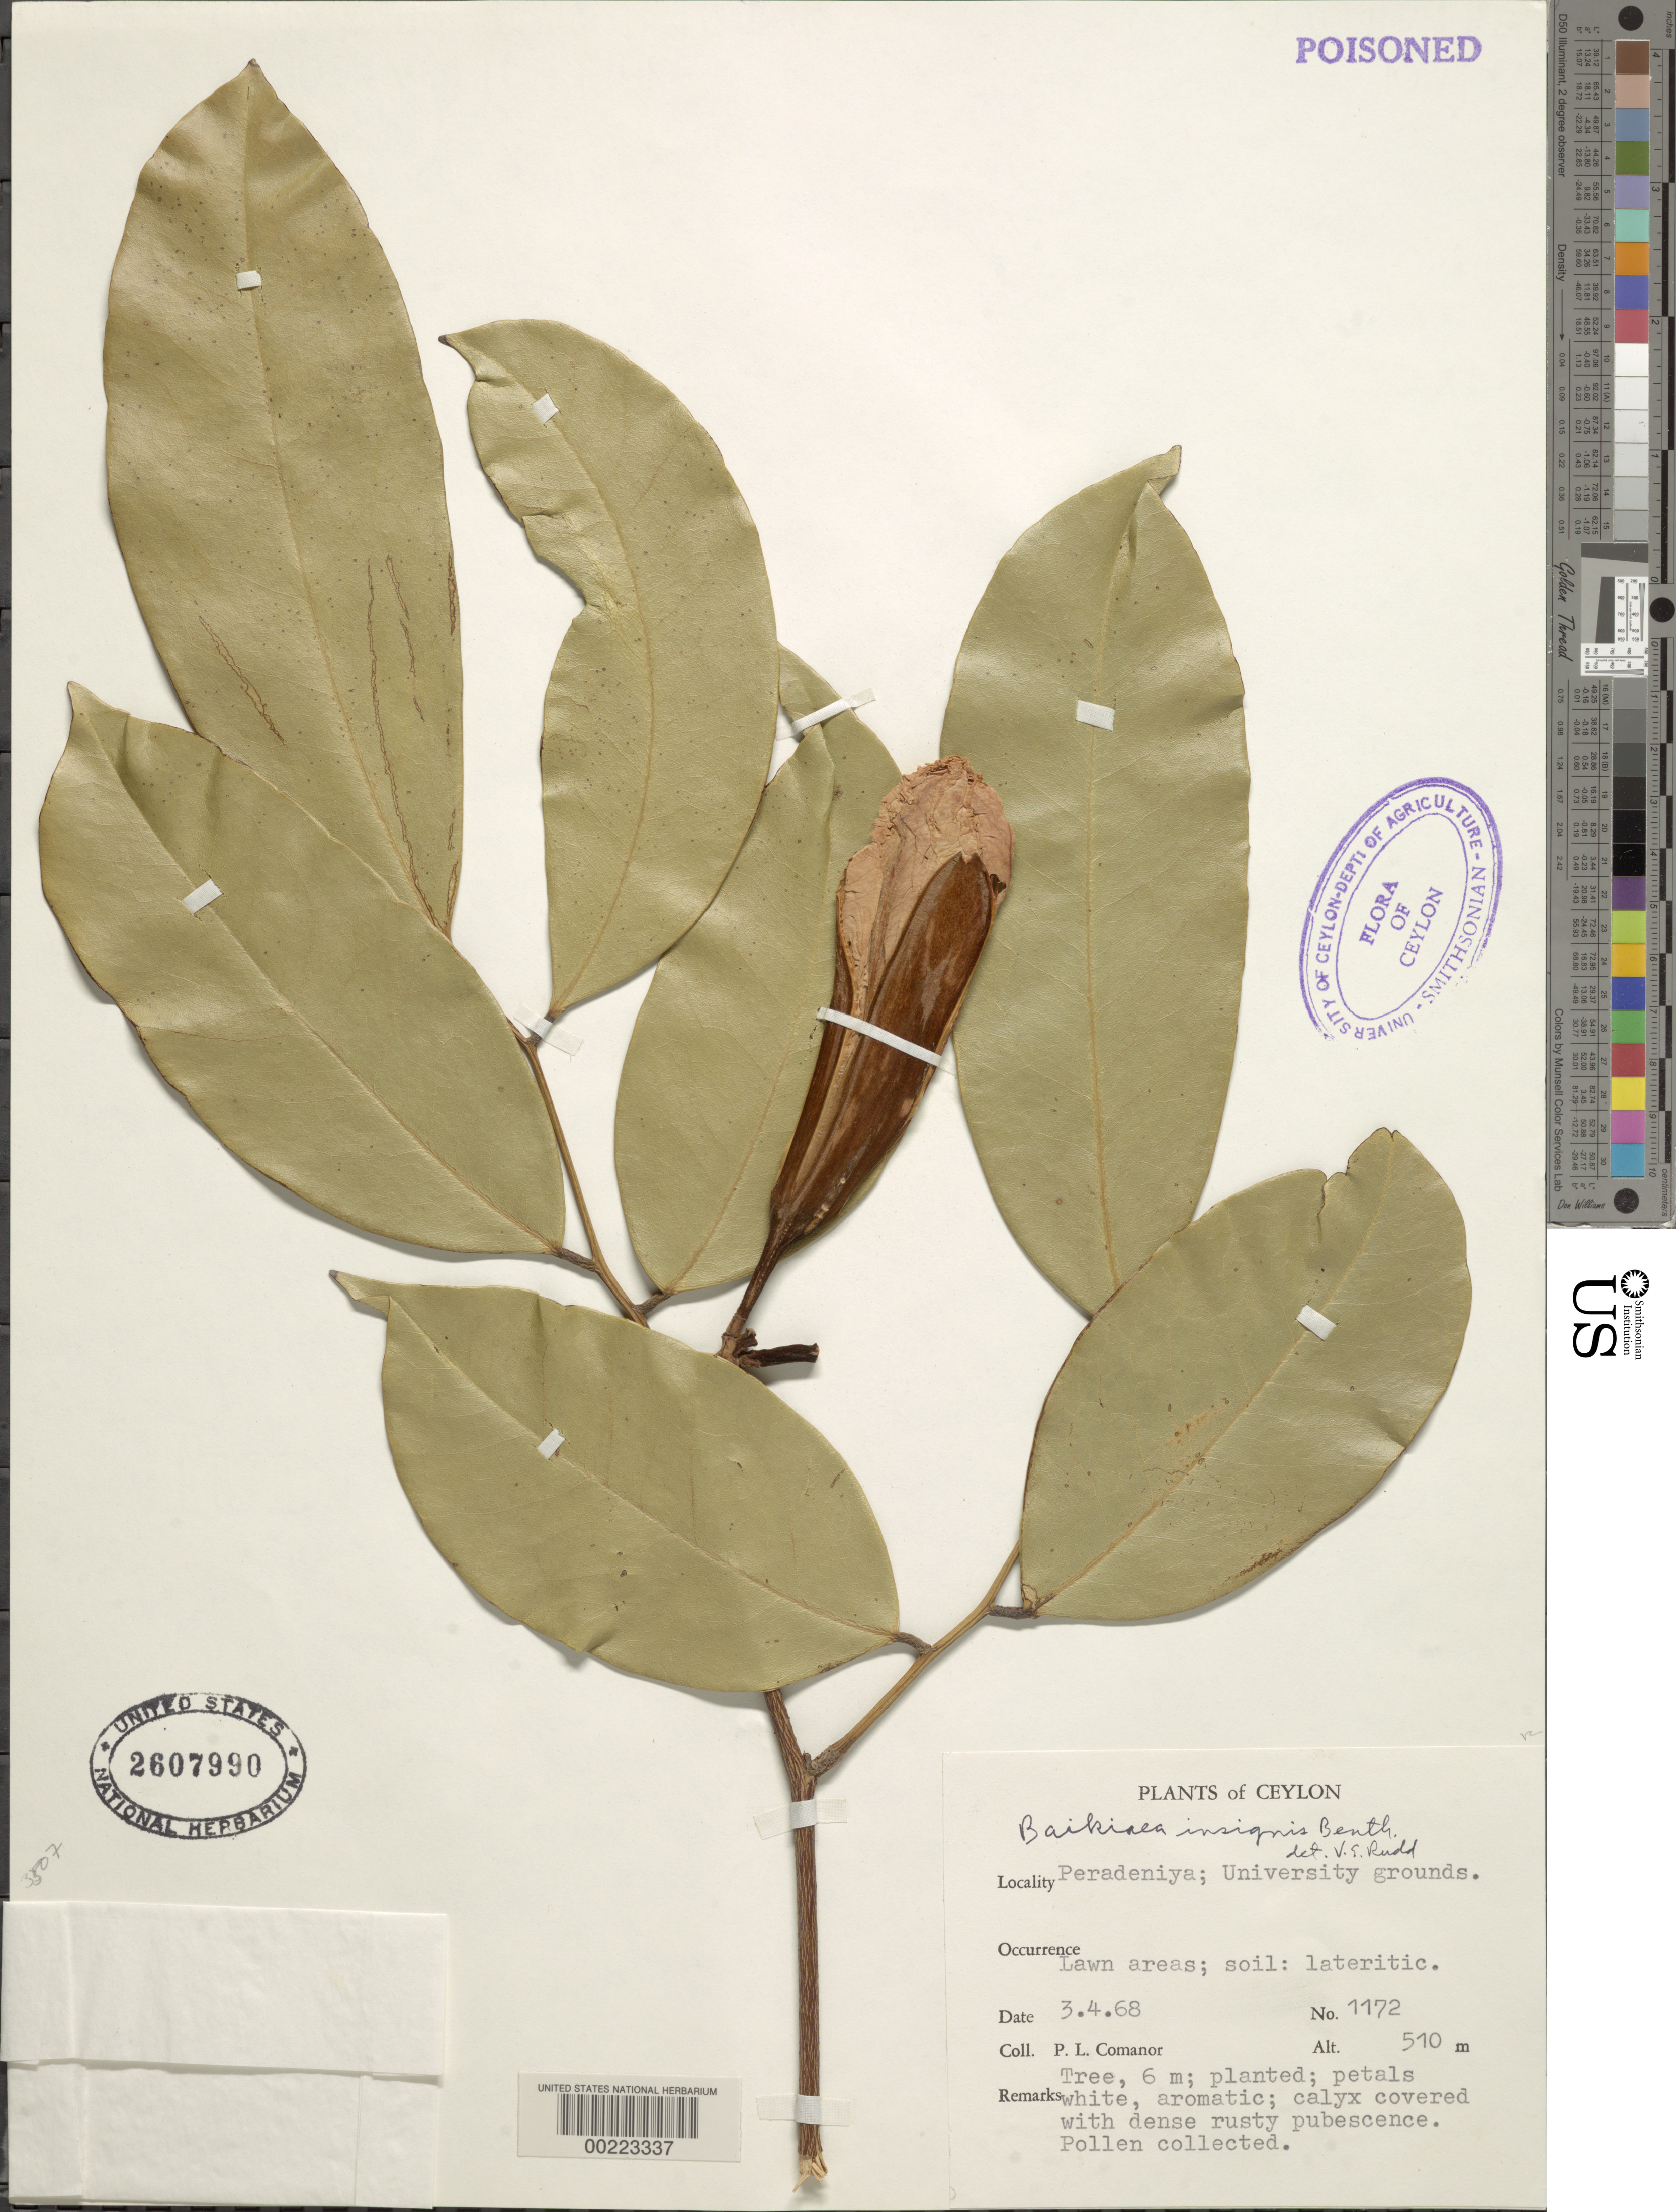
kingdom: Plantae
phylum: Tracheophyta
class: Magnoliopsida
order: Fabales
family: Fabaceae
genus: Baikiaea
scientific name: Baikiaea insignis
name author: Benth.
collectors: P. Comanor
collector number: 1172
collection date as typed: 04 Mar 1968 or 03 Apr 1968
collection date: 1968-03-04 or 1968-04-03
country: Sri Lanka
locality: Peradeniya; university grounds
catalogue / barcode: US 2607990